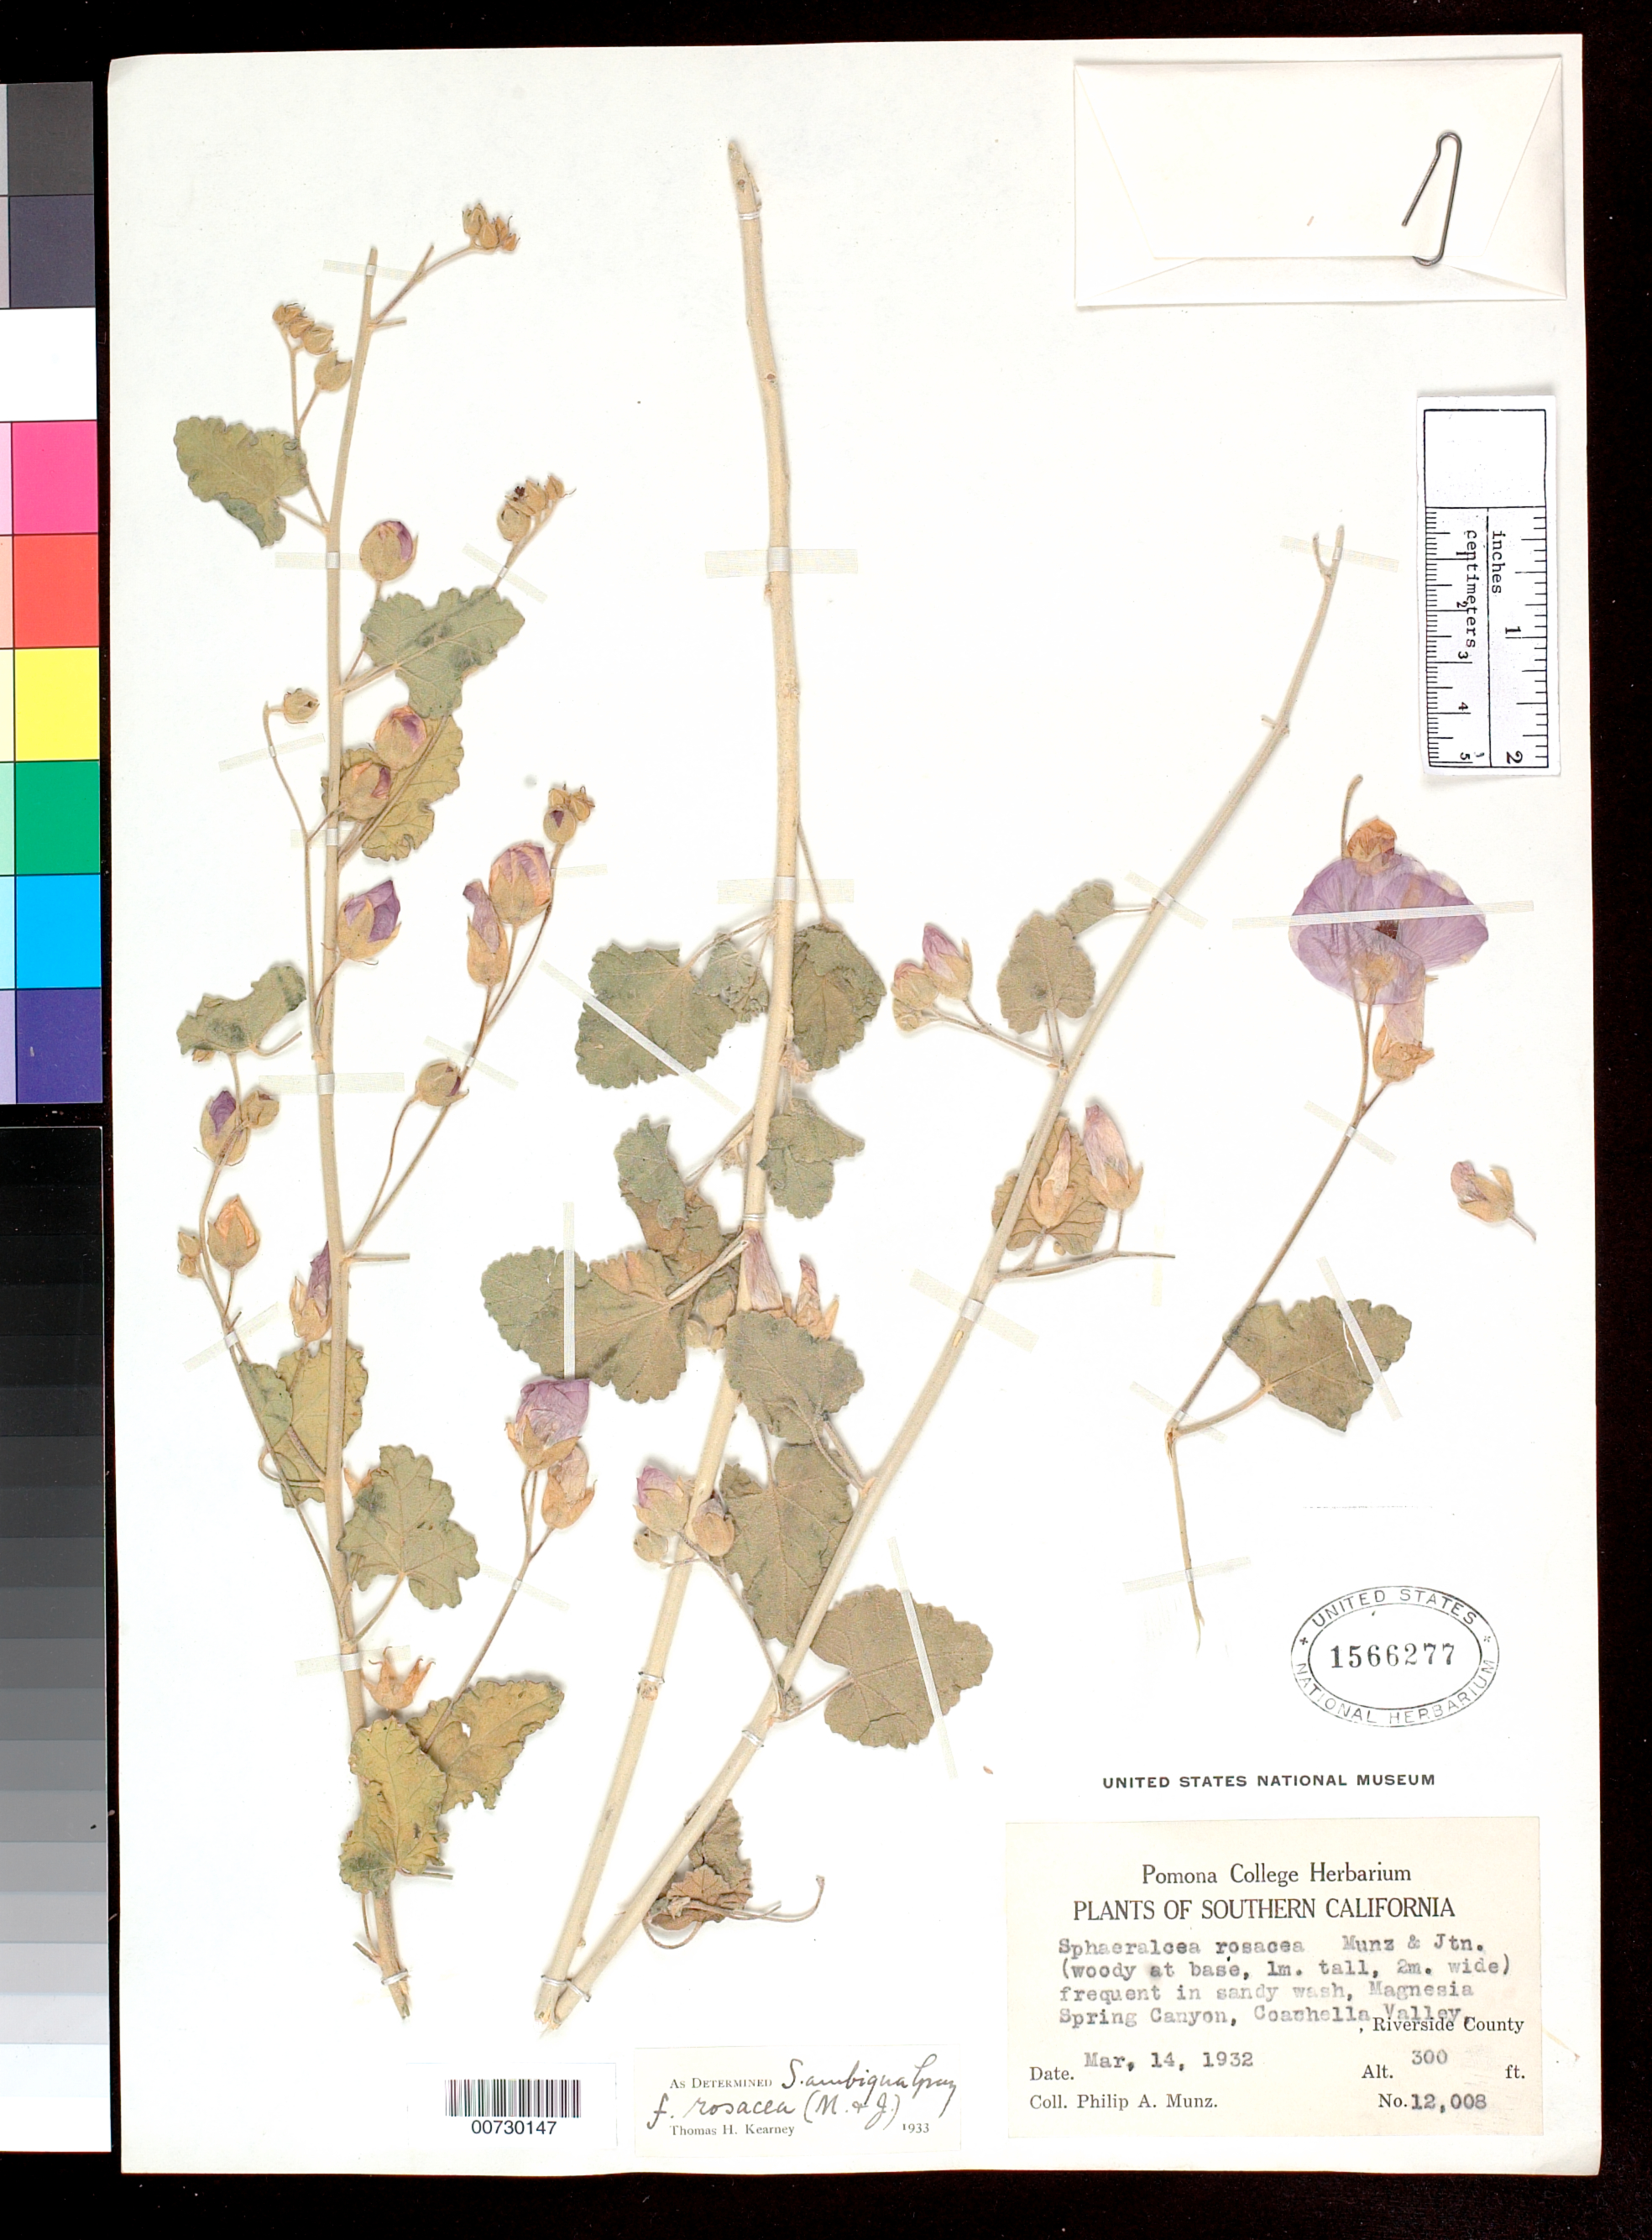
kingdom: Plantae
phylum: Tracheophyta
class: Magnoliopsida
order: Malvales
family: Malvaceae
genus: Sphaeralcea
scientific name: Sphaeralcea ambigua subsp. rosacea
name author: (Munz & I.M. Johnst.) Kearney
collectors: P. A. Munz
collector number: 12008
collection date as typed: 14 Mar 1932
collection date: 1932-03-14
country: United States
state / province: California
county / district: Riverside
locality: Magenesia Spring Canyon, Coachella Valley.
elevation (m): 91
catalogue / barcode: US 1566277